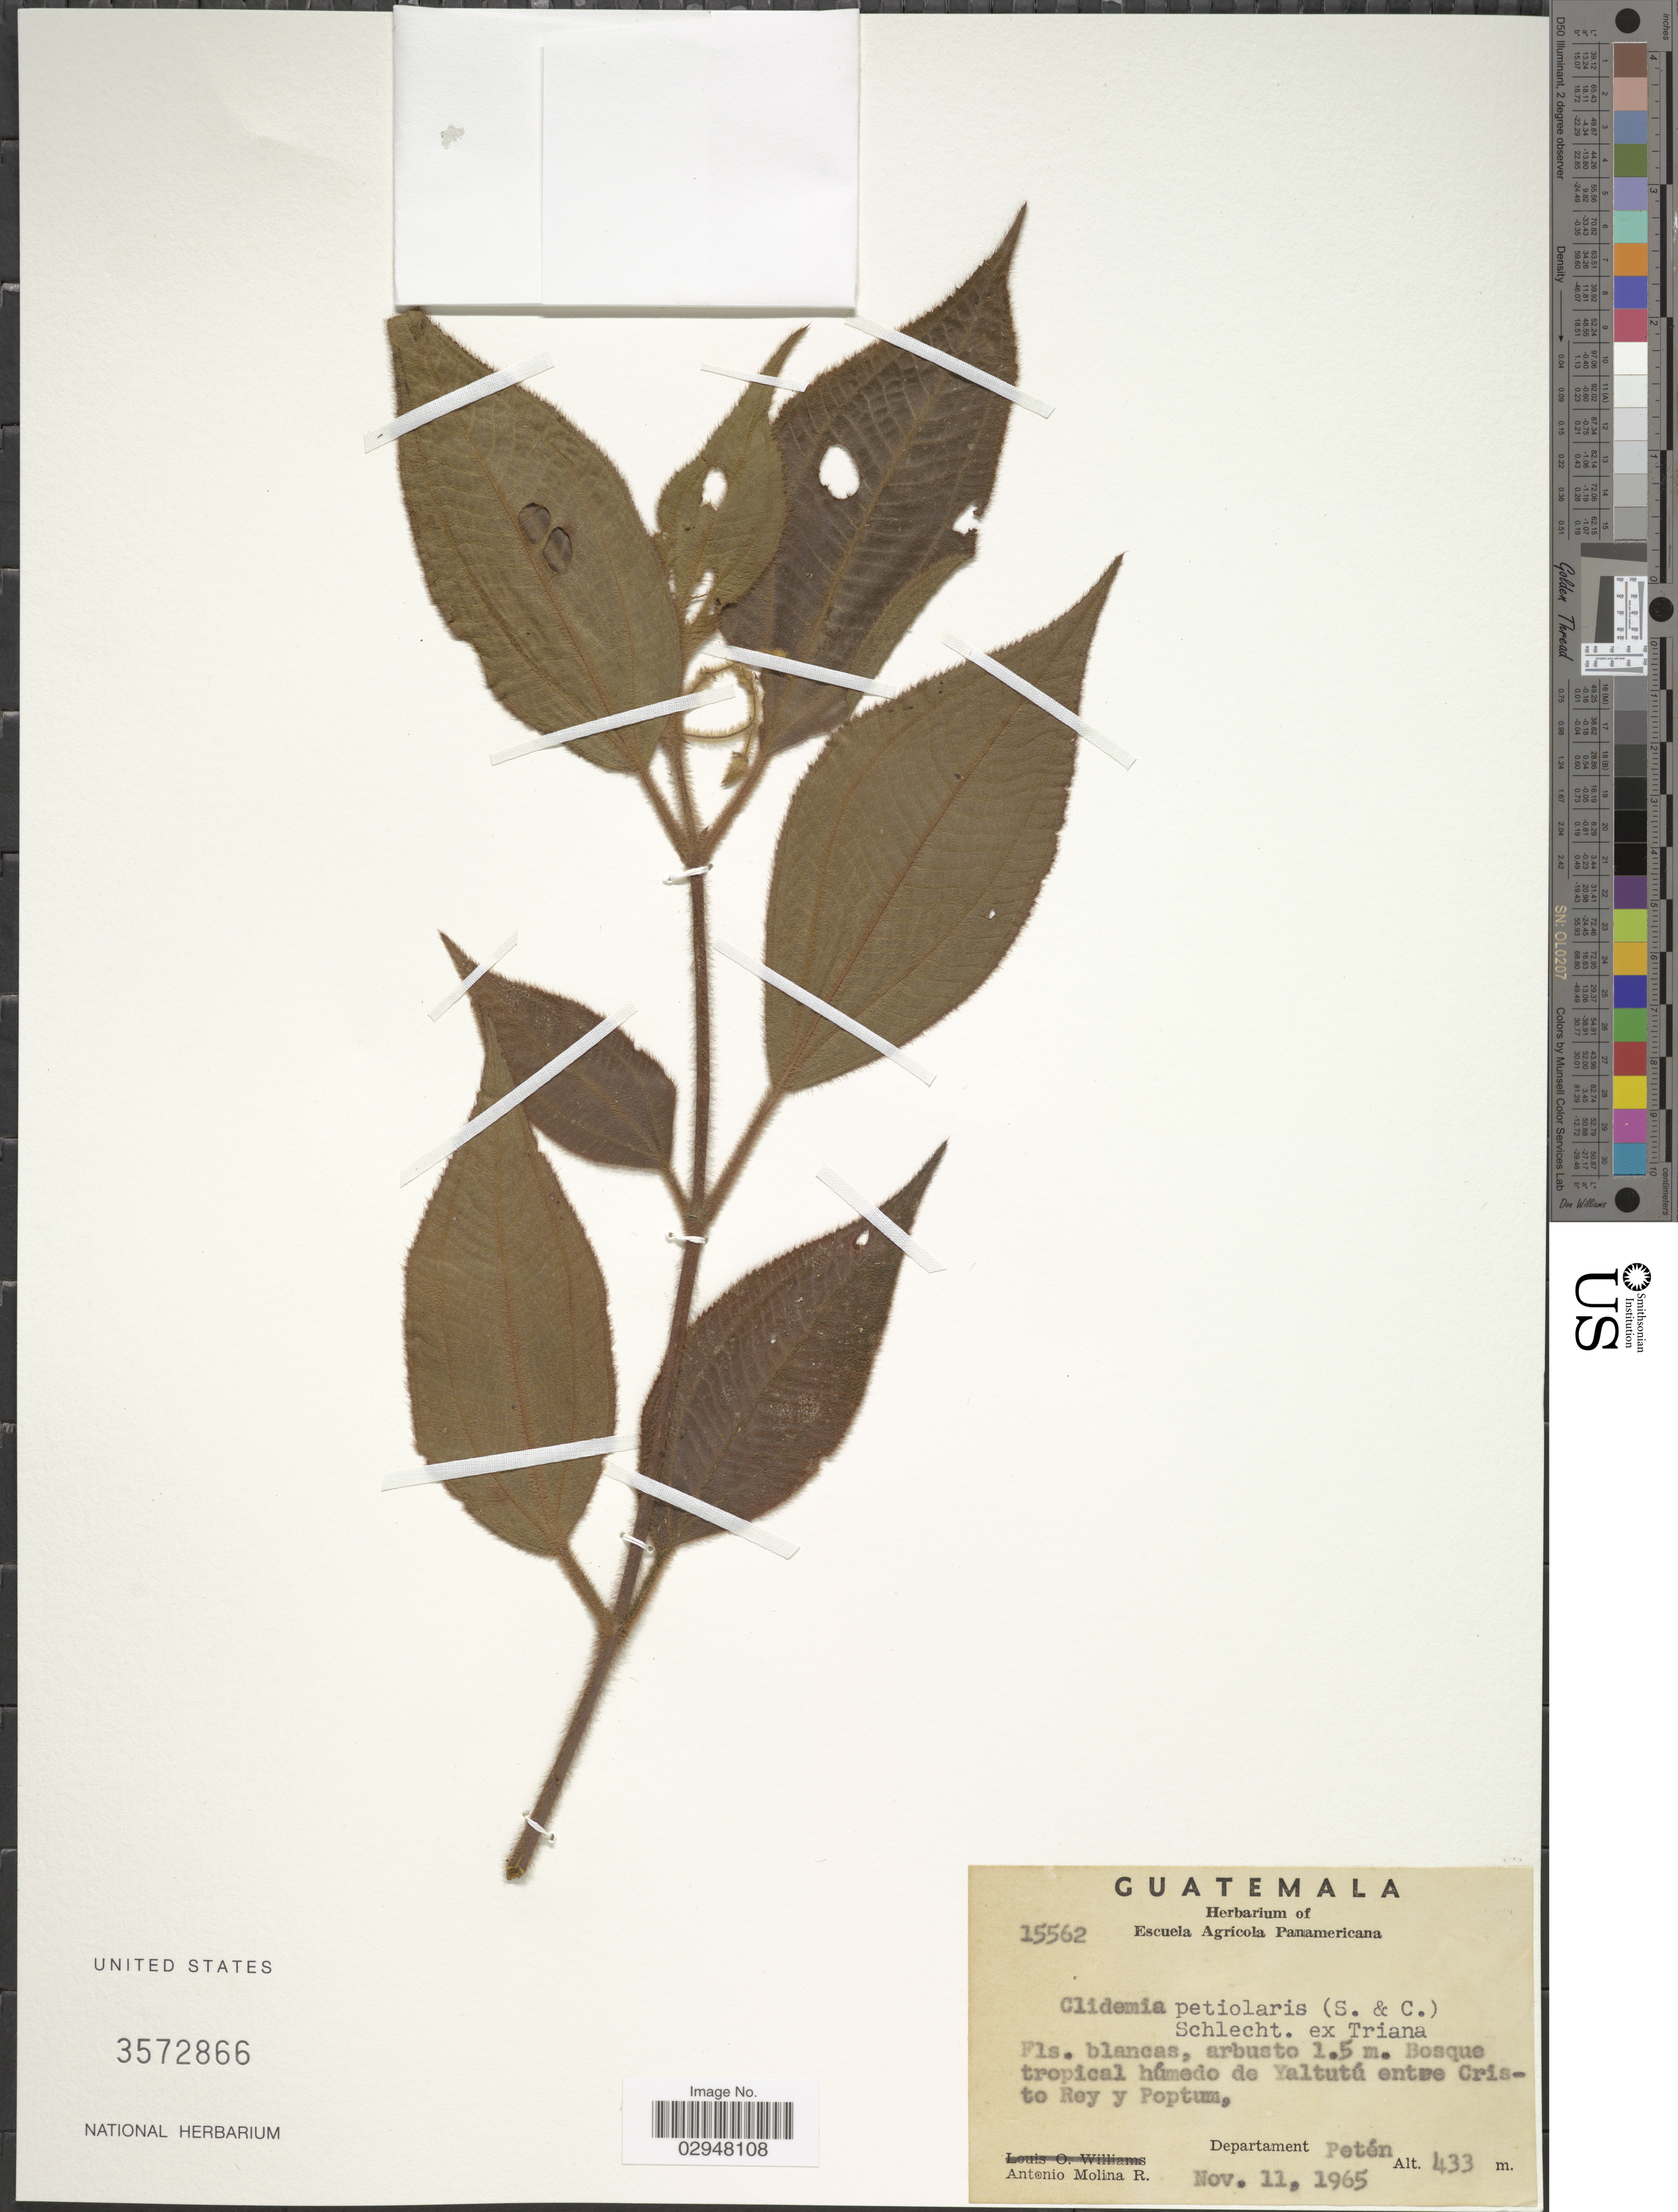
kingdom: Plantae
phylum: Tracheophyta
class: Magnoliopsida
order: Myrtales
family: Melastomataceae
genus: Clidemia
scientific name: Clidemia petiolaris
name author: (Schltdl. & Cham.) Schltdl. ex Triana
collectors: A. Molina R.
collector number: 15562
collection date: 1965-11-11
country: Guatemala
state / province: El Petén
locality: Bosque tropical húmedo de Yaltutú entre Cristo Rey y Poptum, Departament Petén.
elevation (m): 433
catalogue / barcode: US 3572866